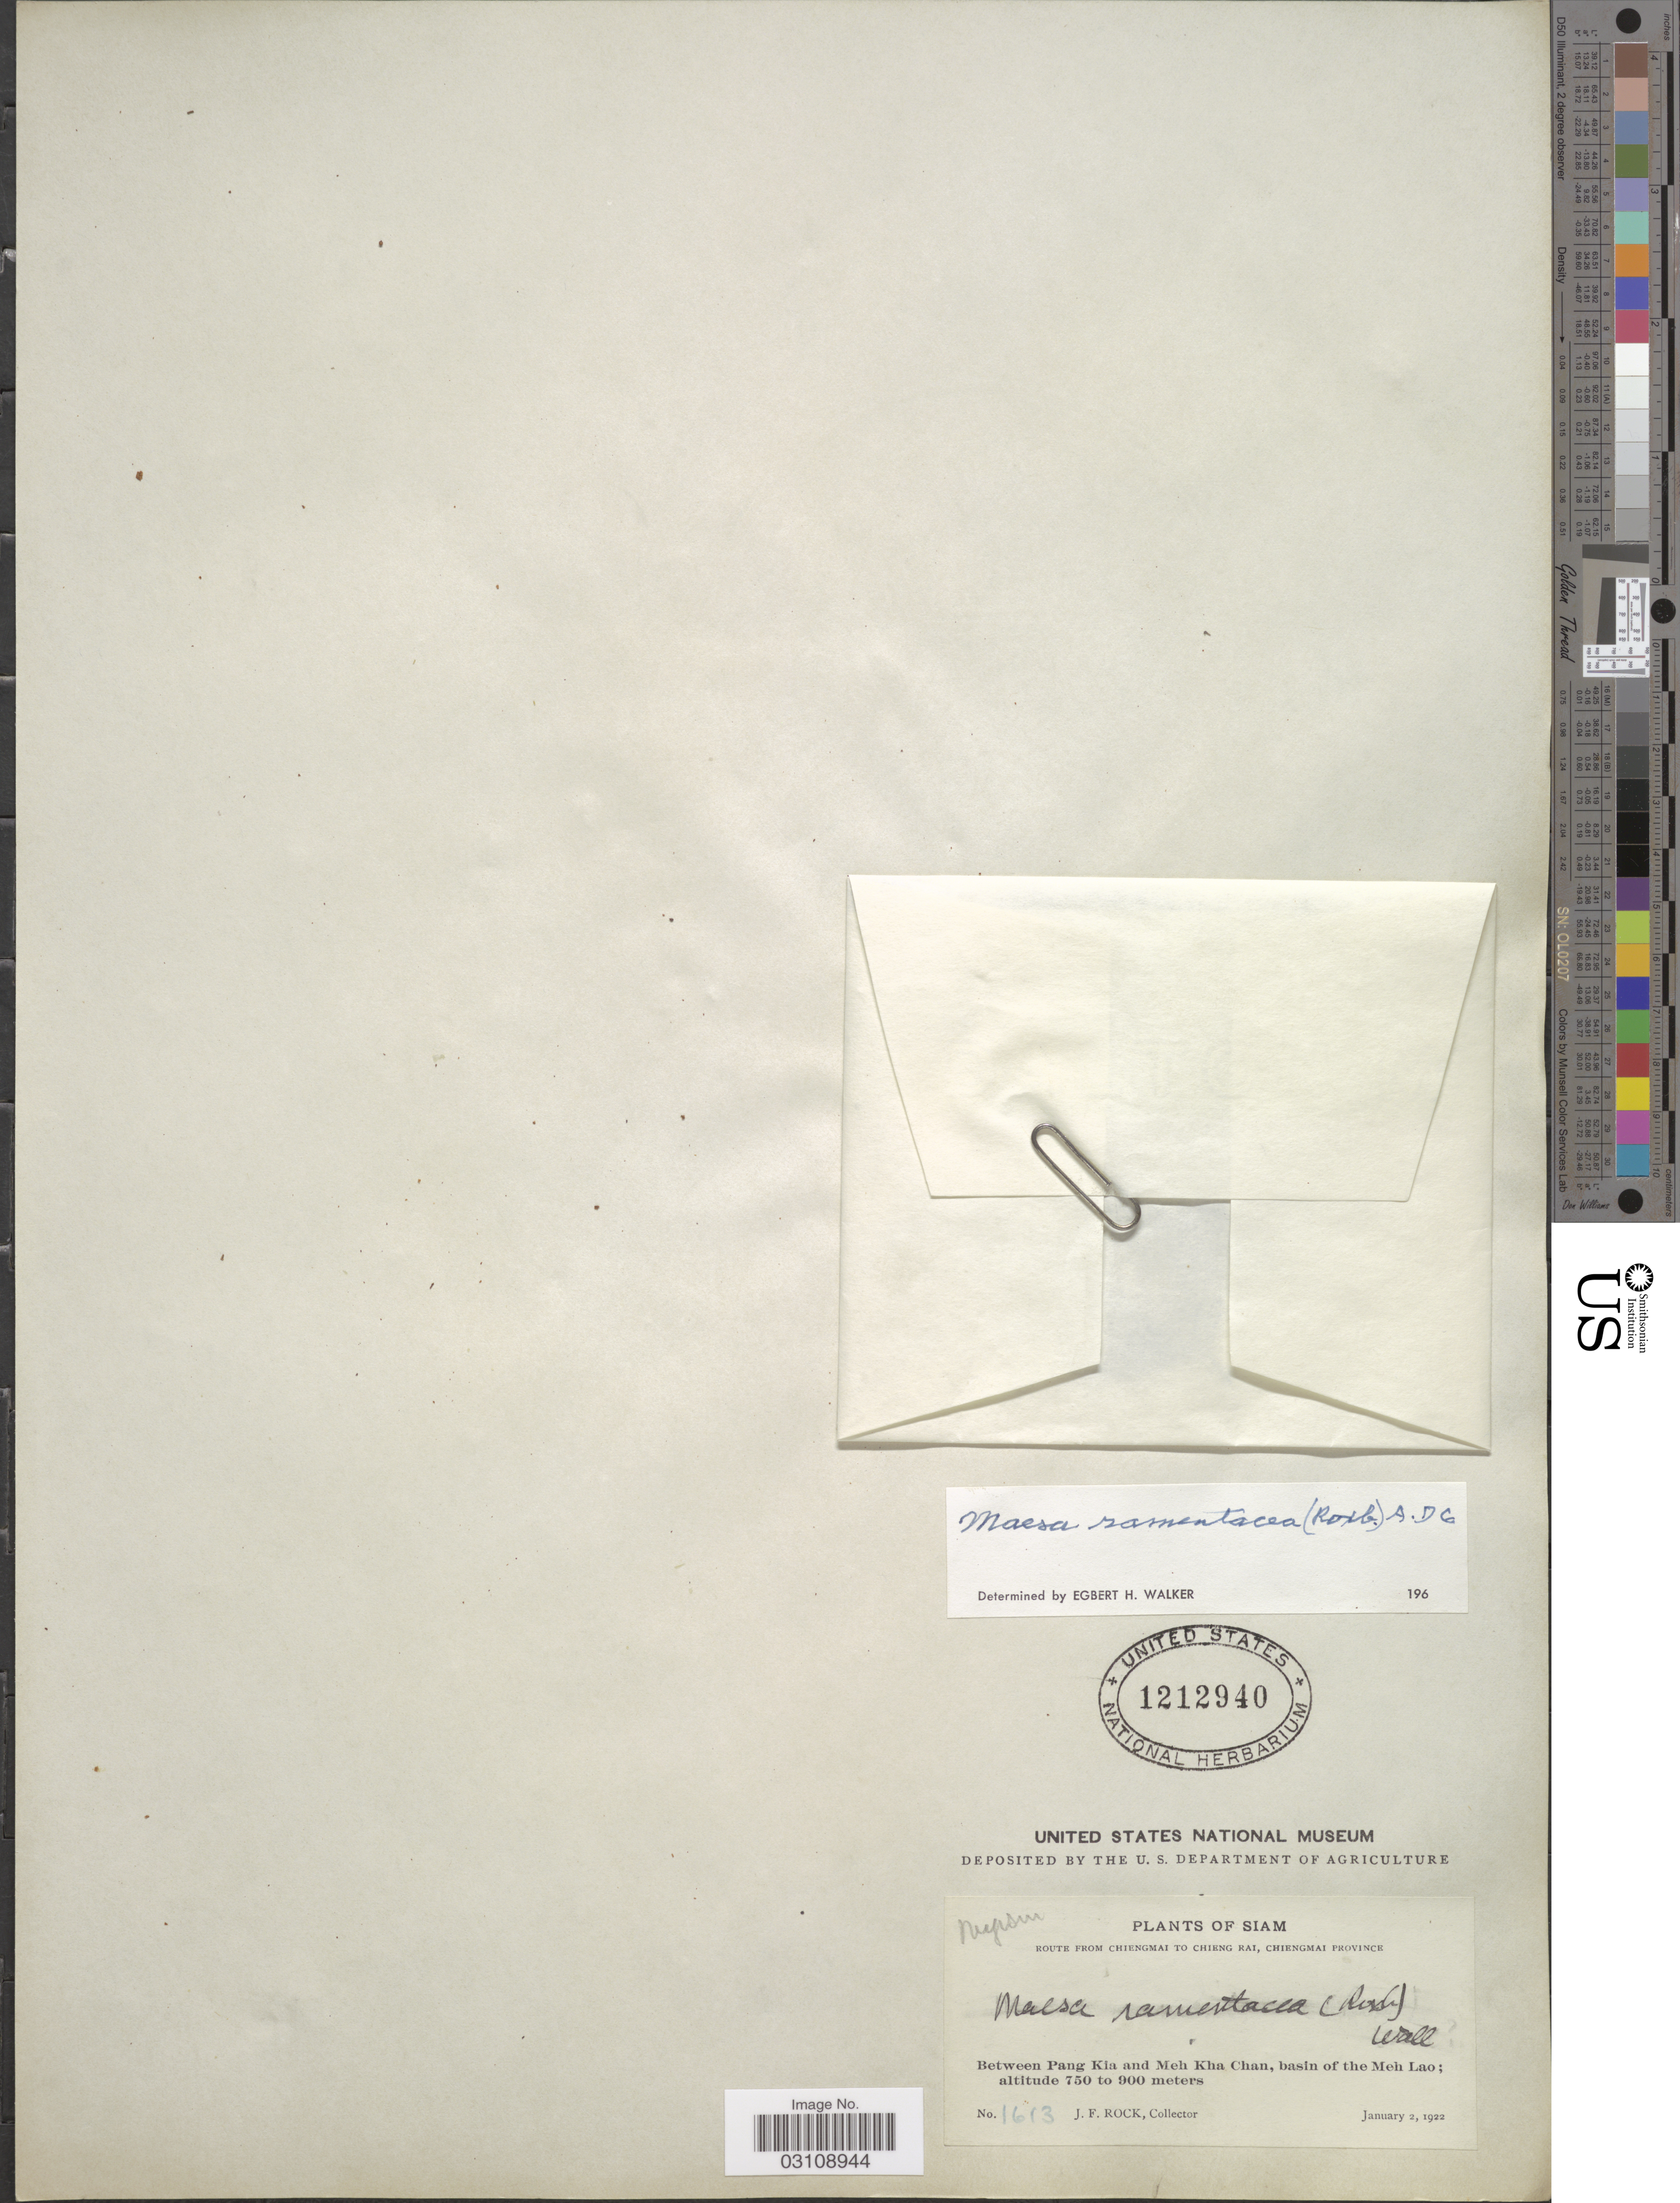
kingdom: Plantae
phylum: Tracheophyta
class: Magnoliopsida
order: Ericales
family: Primulaceae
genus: Maesa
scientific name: Maesa ramentacea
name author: (Roxb.) A. DC.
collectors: J. Rock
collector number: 1613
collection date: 1922-01-02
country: Thailand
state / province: Chiang Mai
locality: Siam. Route from Chiengmai to Chieng Rai, Chiengmai Province. Between Pang Kia and Meh Kha Chan, basin of the Meh Lao.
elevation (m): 750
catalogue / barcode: US 1212940